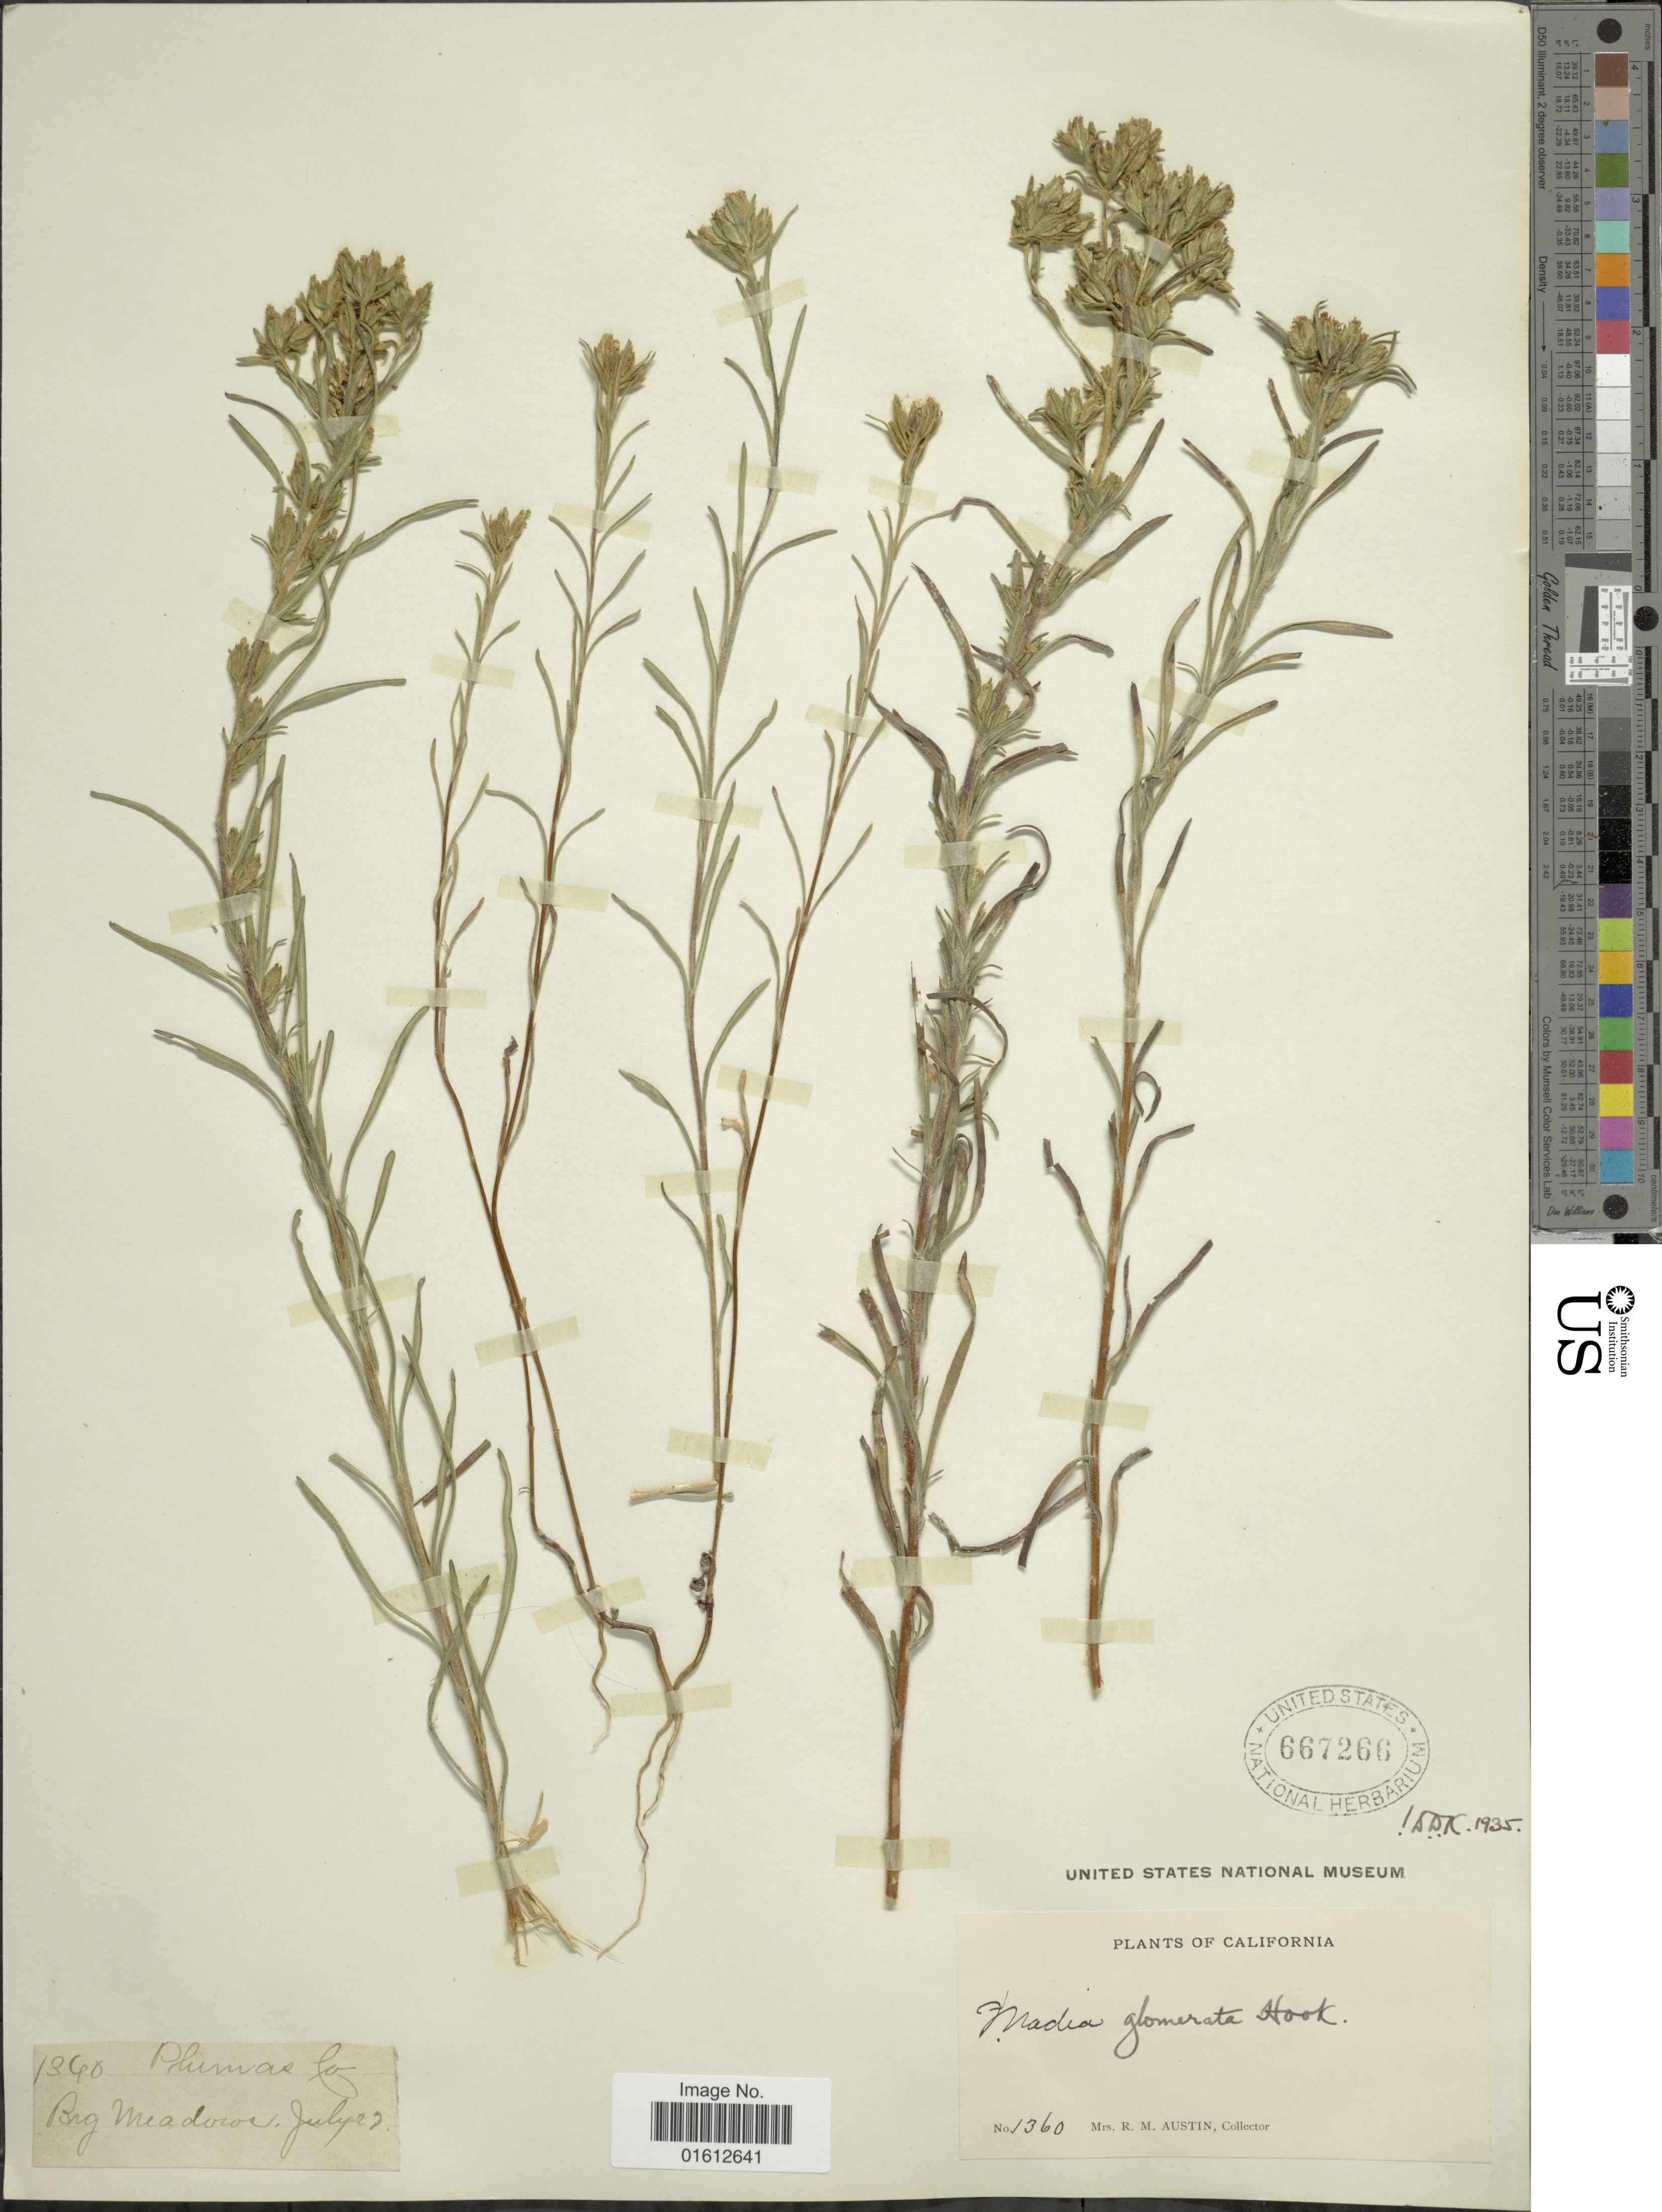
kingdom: Plantae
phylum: Tracheophyta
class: Magnoliopsida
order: Asterales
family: Asteraceae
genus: Madia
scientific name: Madia glomerata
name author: Hook.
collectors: R. Austin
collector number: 1360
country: United States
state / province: California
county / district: Plumas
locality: Plumas Co. Big Meadows.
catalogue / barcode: US 667266